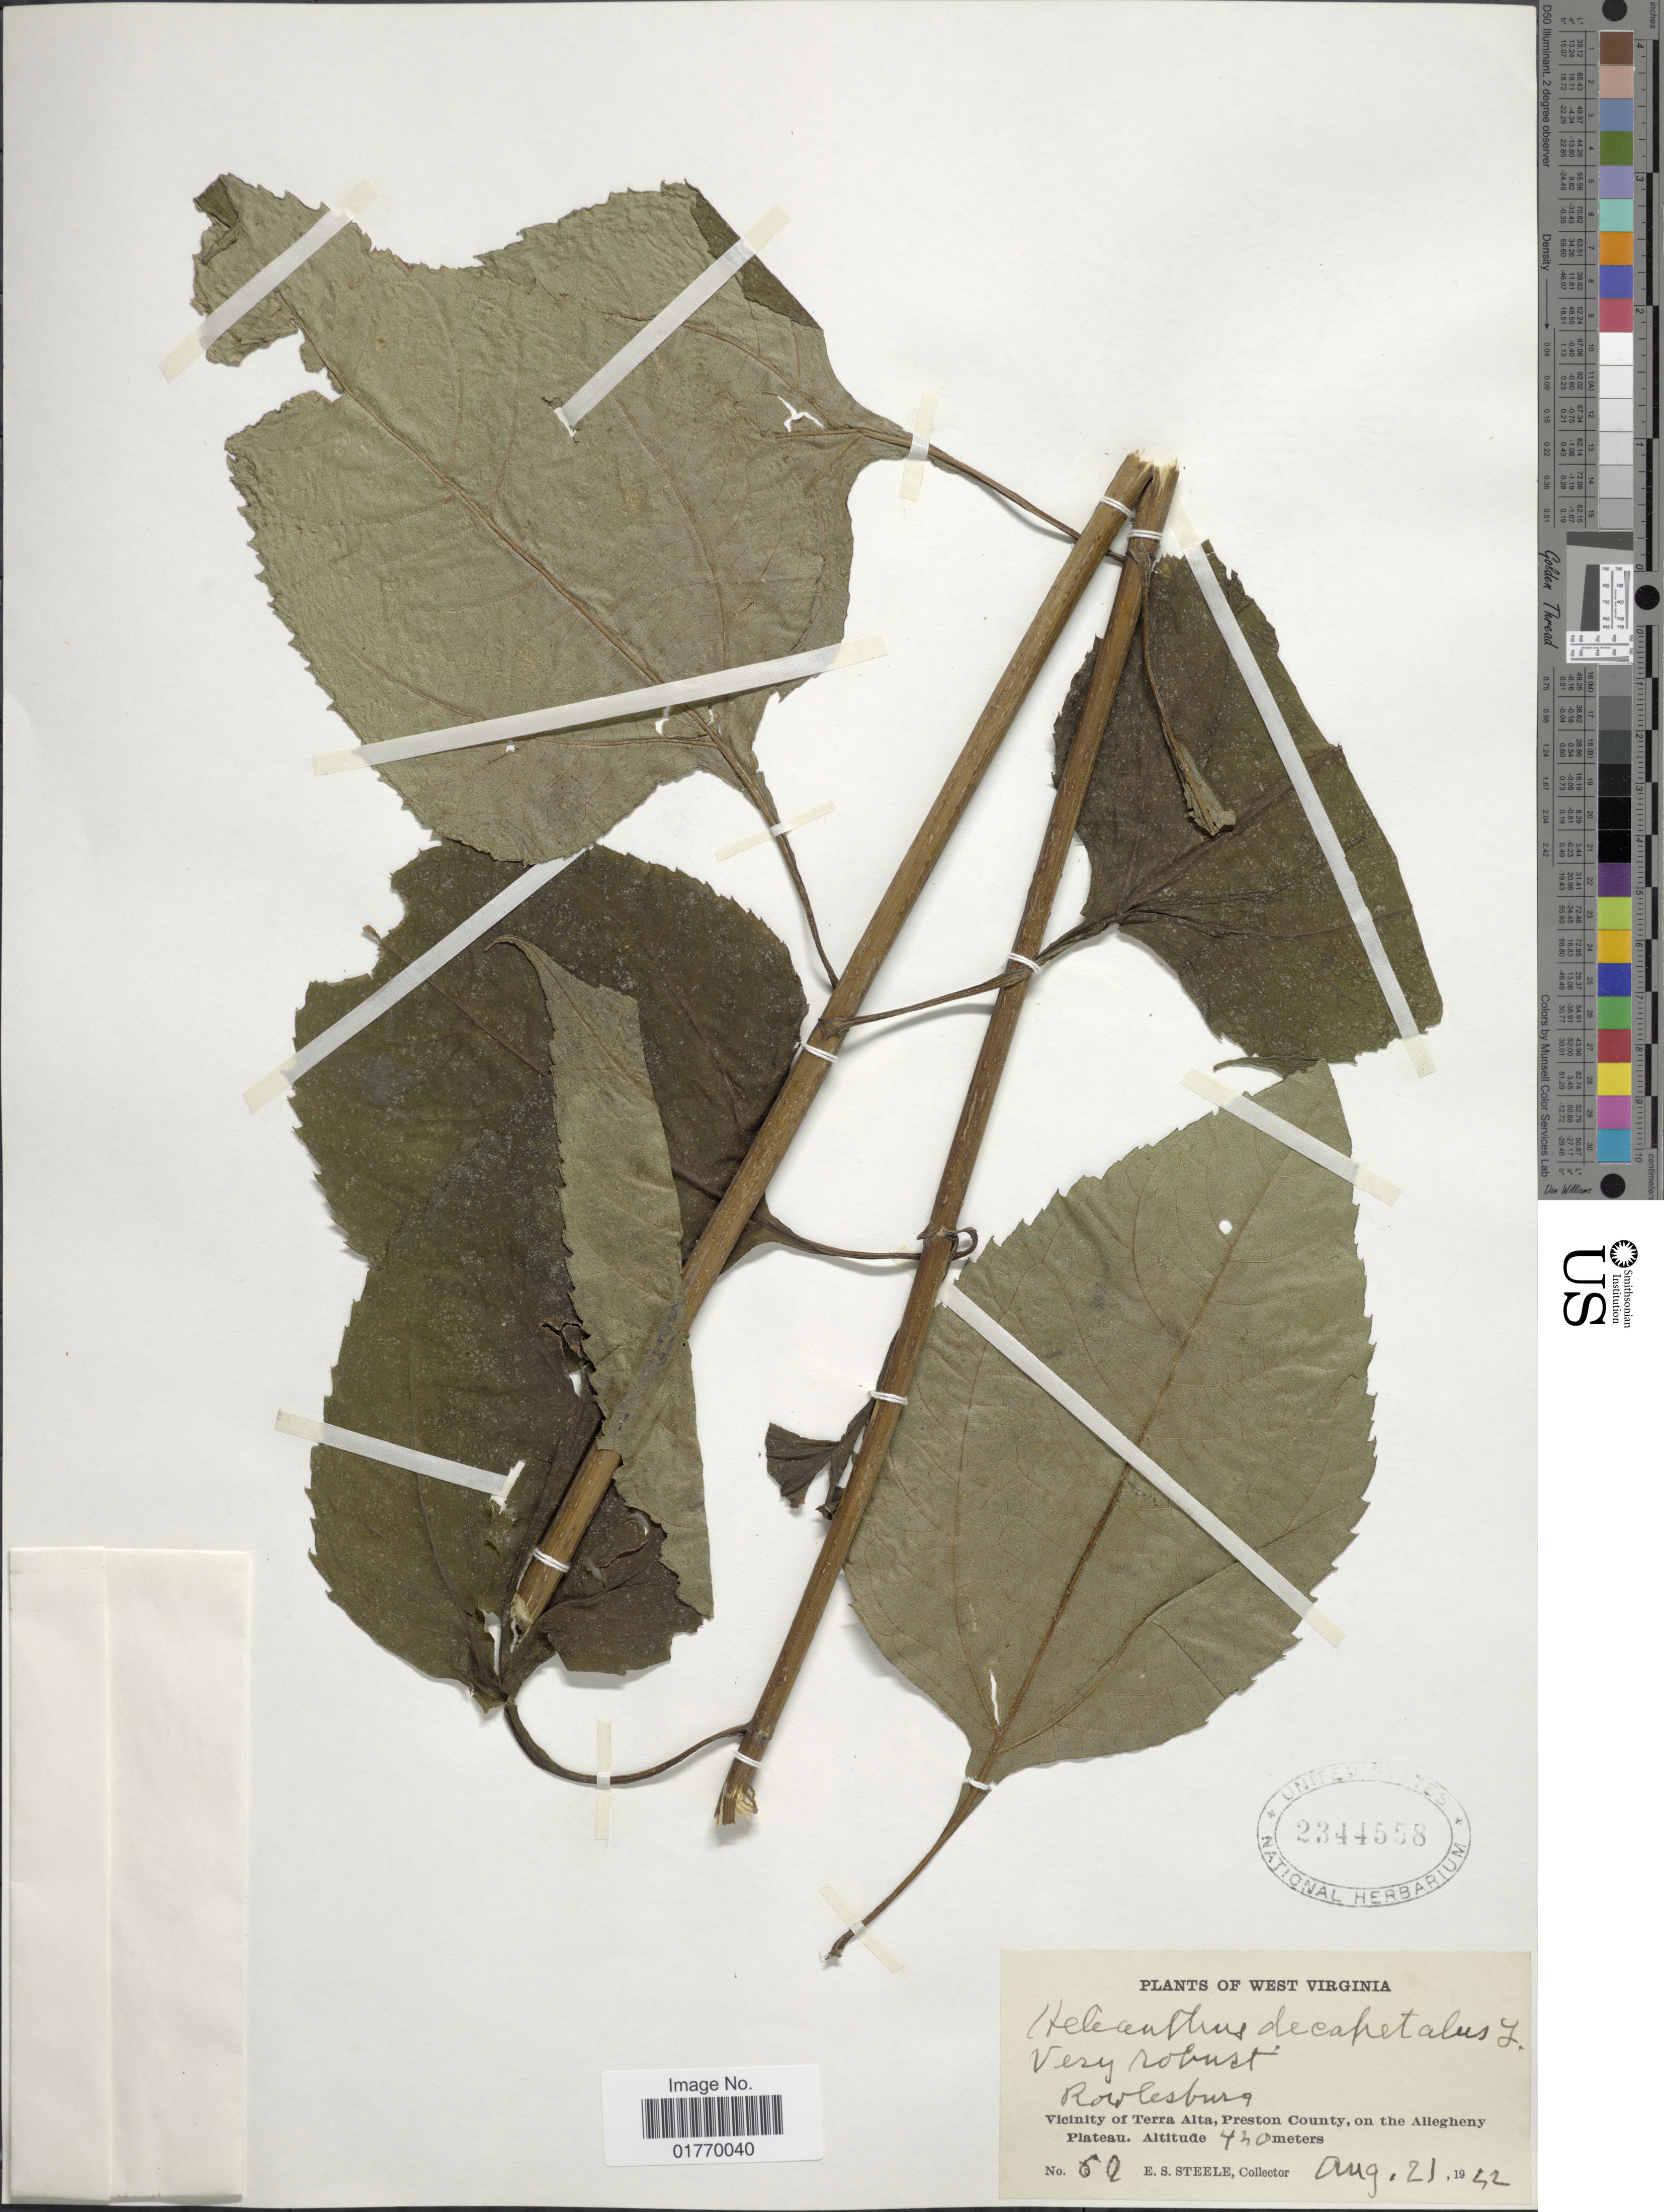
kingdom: Plantae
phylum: Tracheophyta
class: Magnoliopsida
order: Asterales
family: Asteraceae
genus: Helianthus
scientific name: Helianthus decapetalus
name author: L.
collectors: E. Steele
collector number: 59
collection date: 1922-08-21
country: United States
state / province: West Virginia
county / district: Preston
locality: Rowlesburg, Vicinity of terra Alta, Preston County, on the Allegheny Plateau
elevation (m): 420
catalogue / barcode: US 2344558